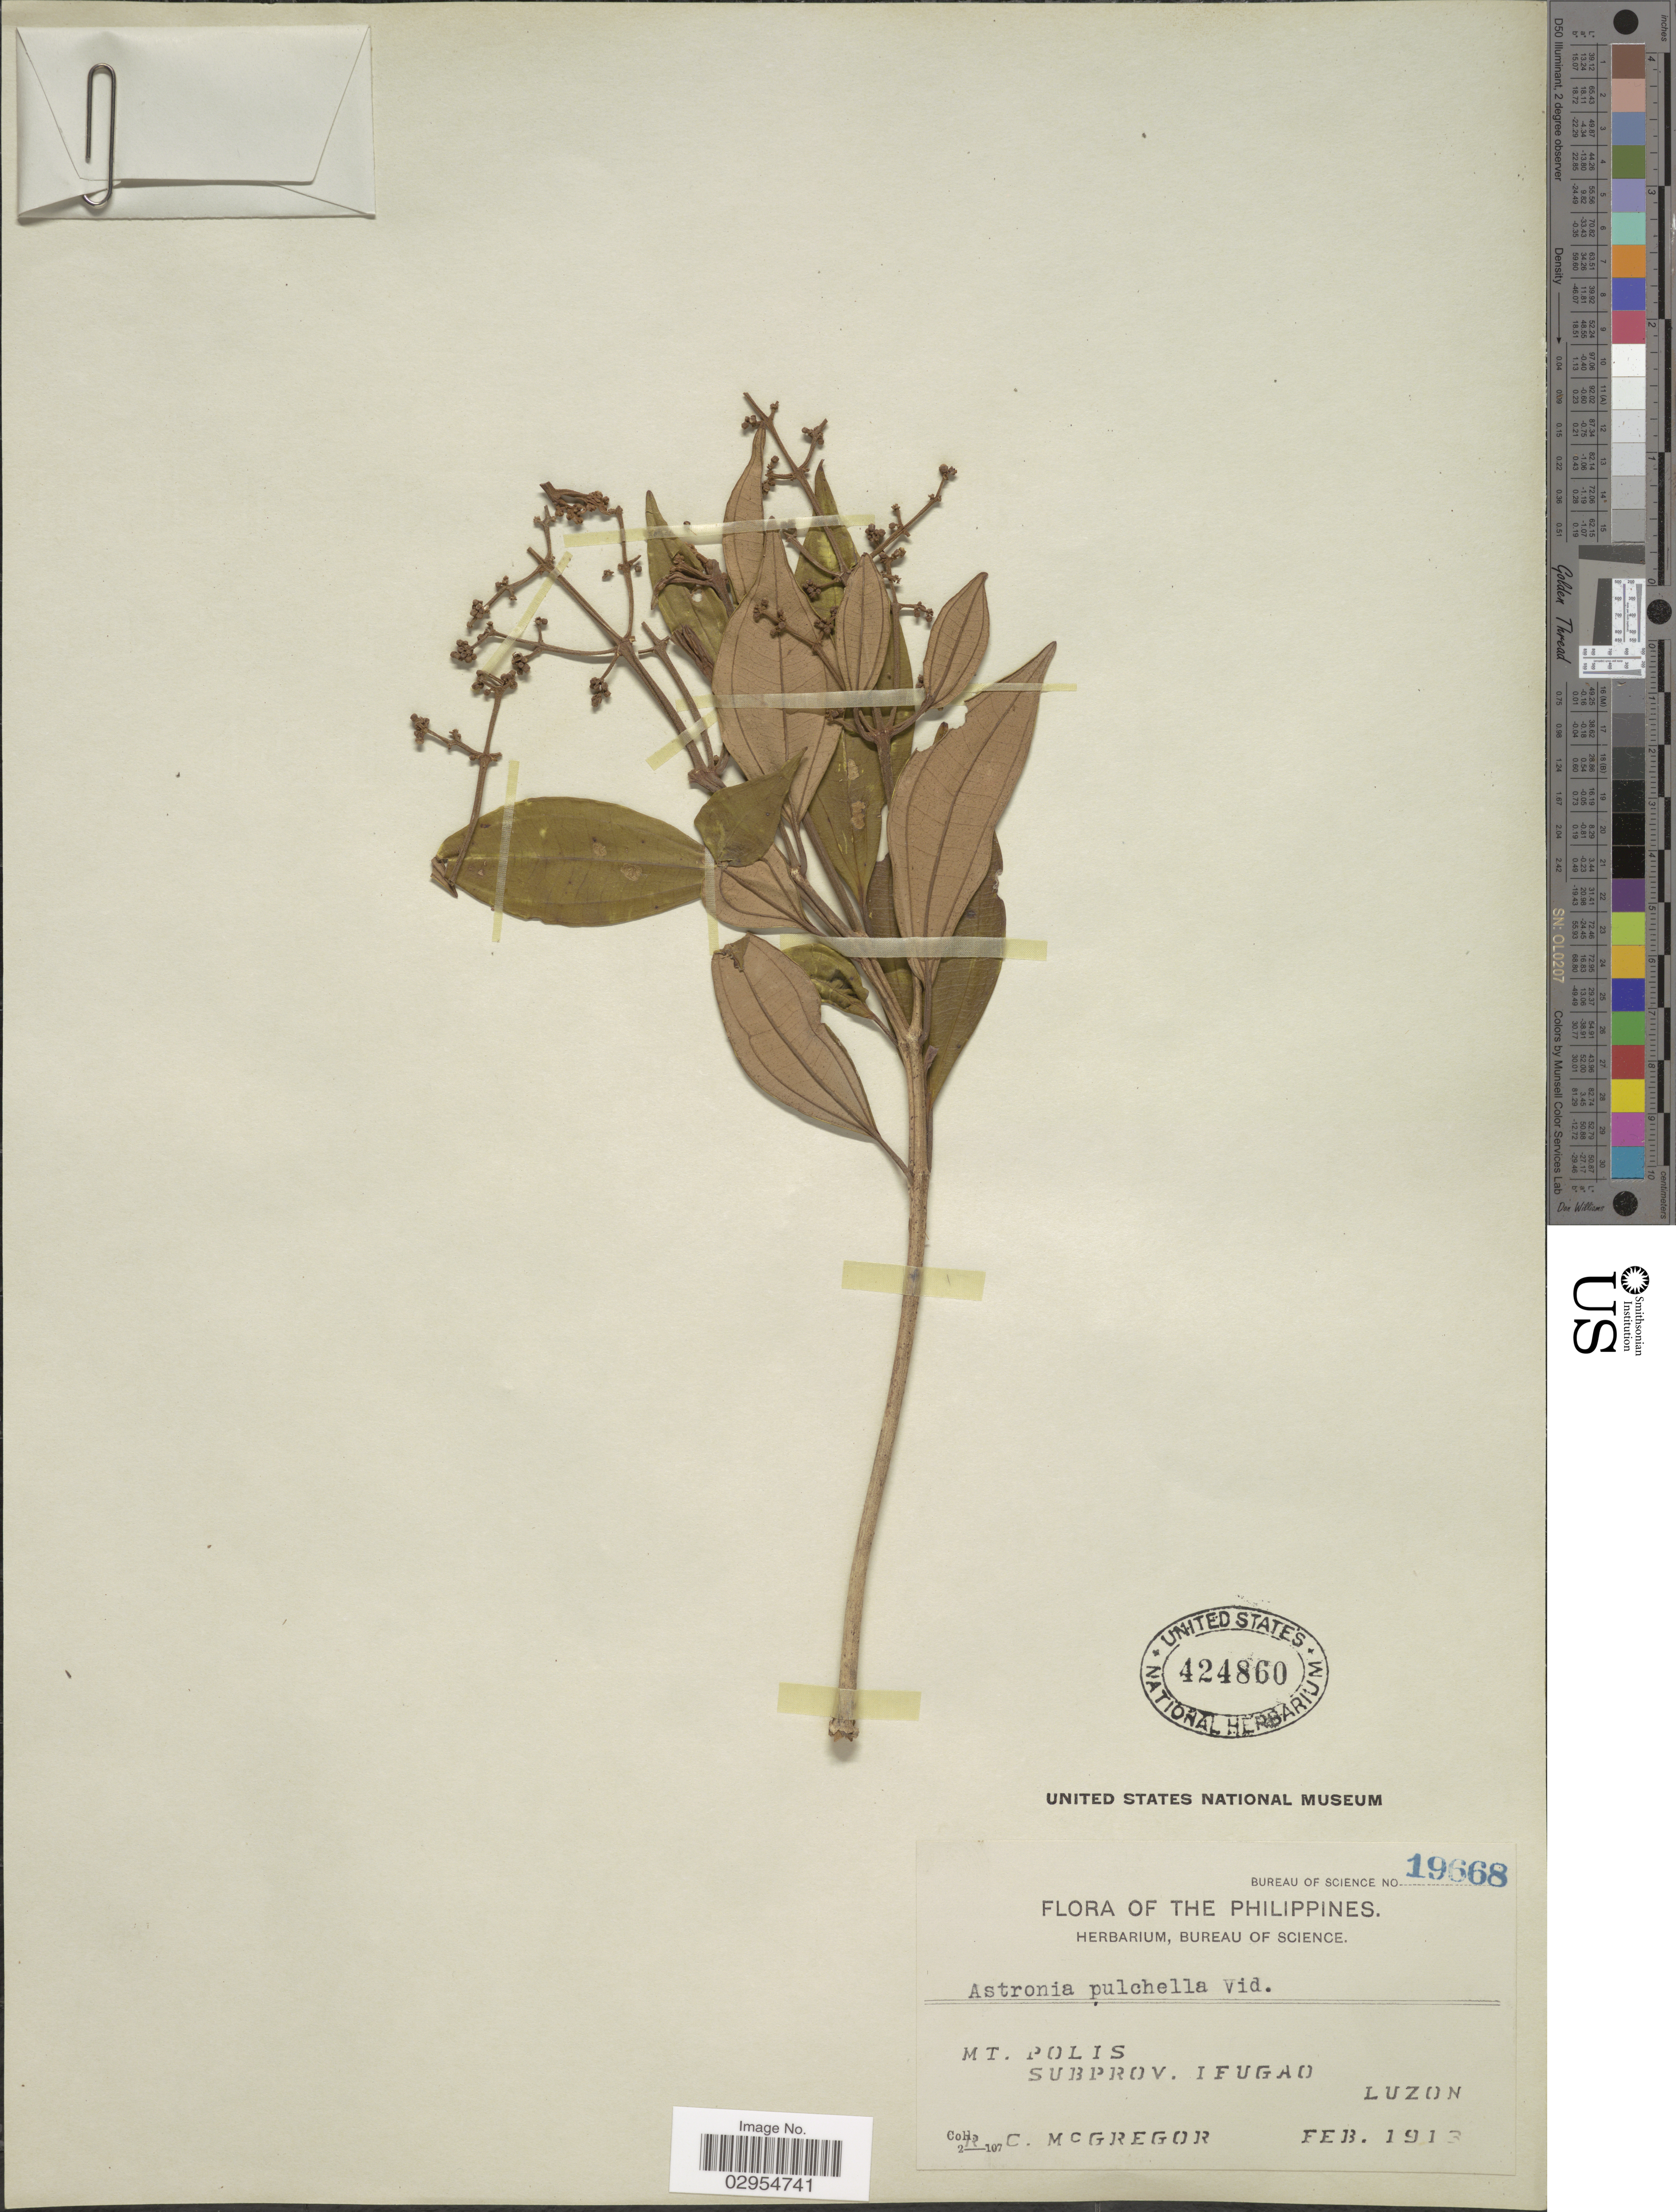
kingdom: Plantae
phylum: Tracheophyta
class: Magnoliopsida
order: Myrtales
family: Melastomataceae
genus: Astronia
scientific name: Astronia pulchra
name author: S. Vidal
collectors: R. C. McGregor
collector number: Bureau of Science 19668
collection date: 1913-02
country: Philippines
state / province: Cordillera (Administrative Region)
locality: Mt. Polis, Subprov. Ifugao, Luzon.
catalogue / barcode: US 424860